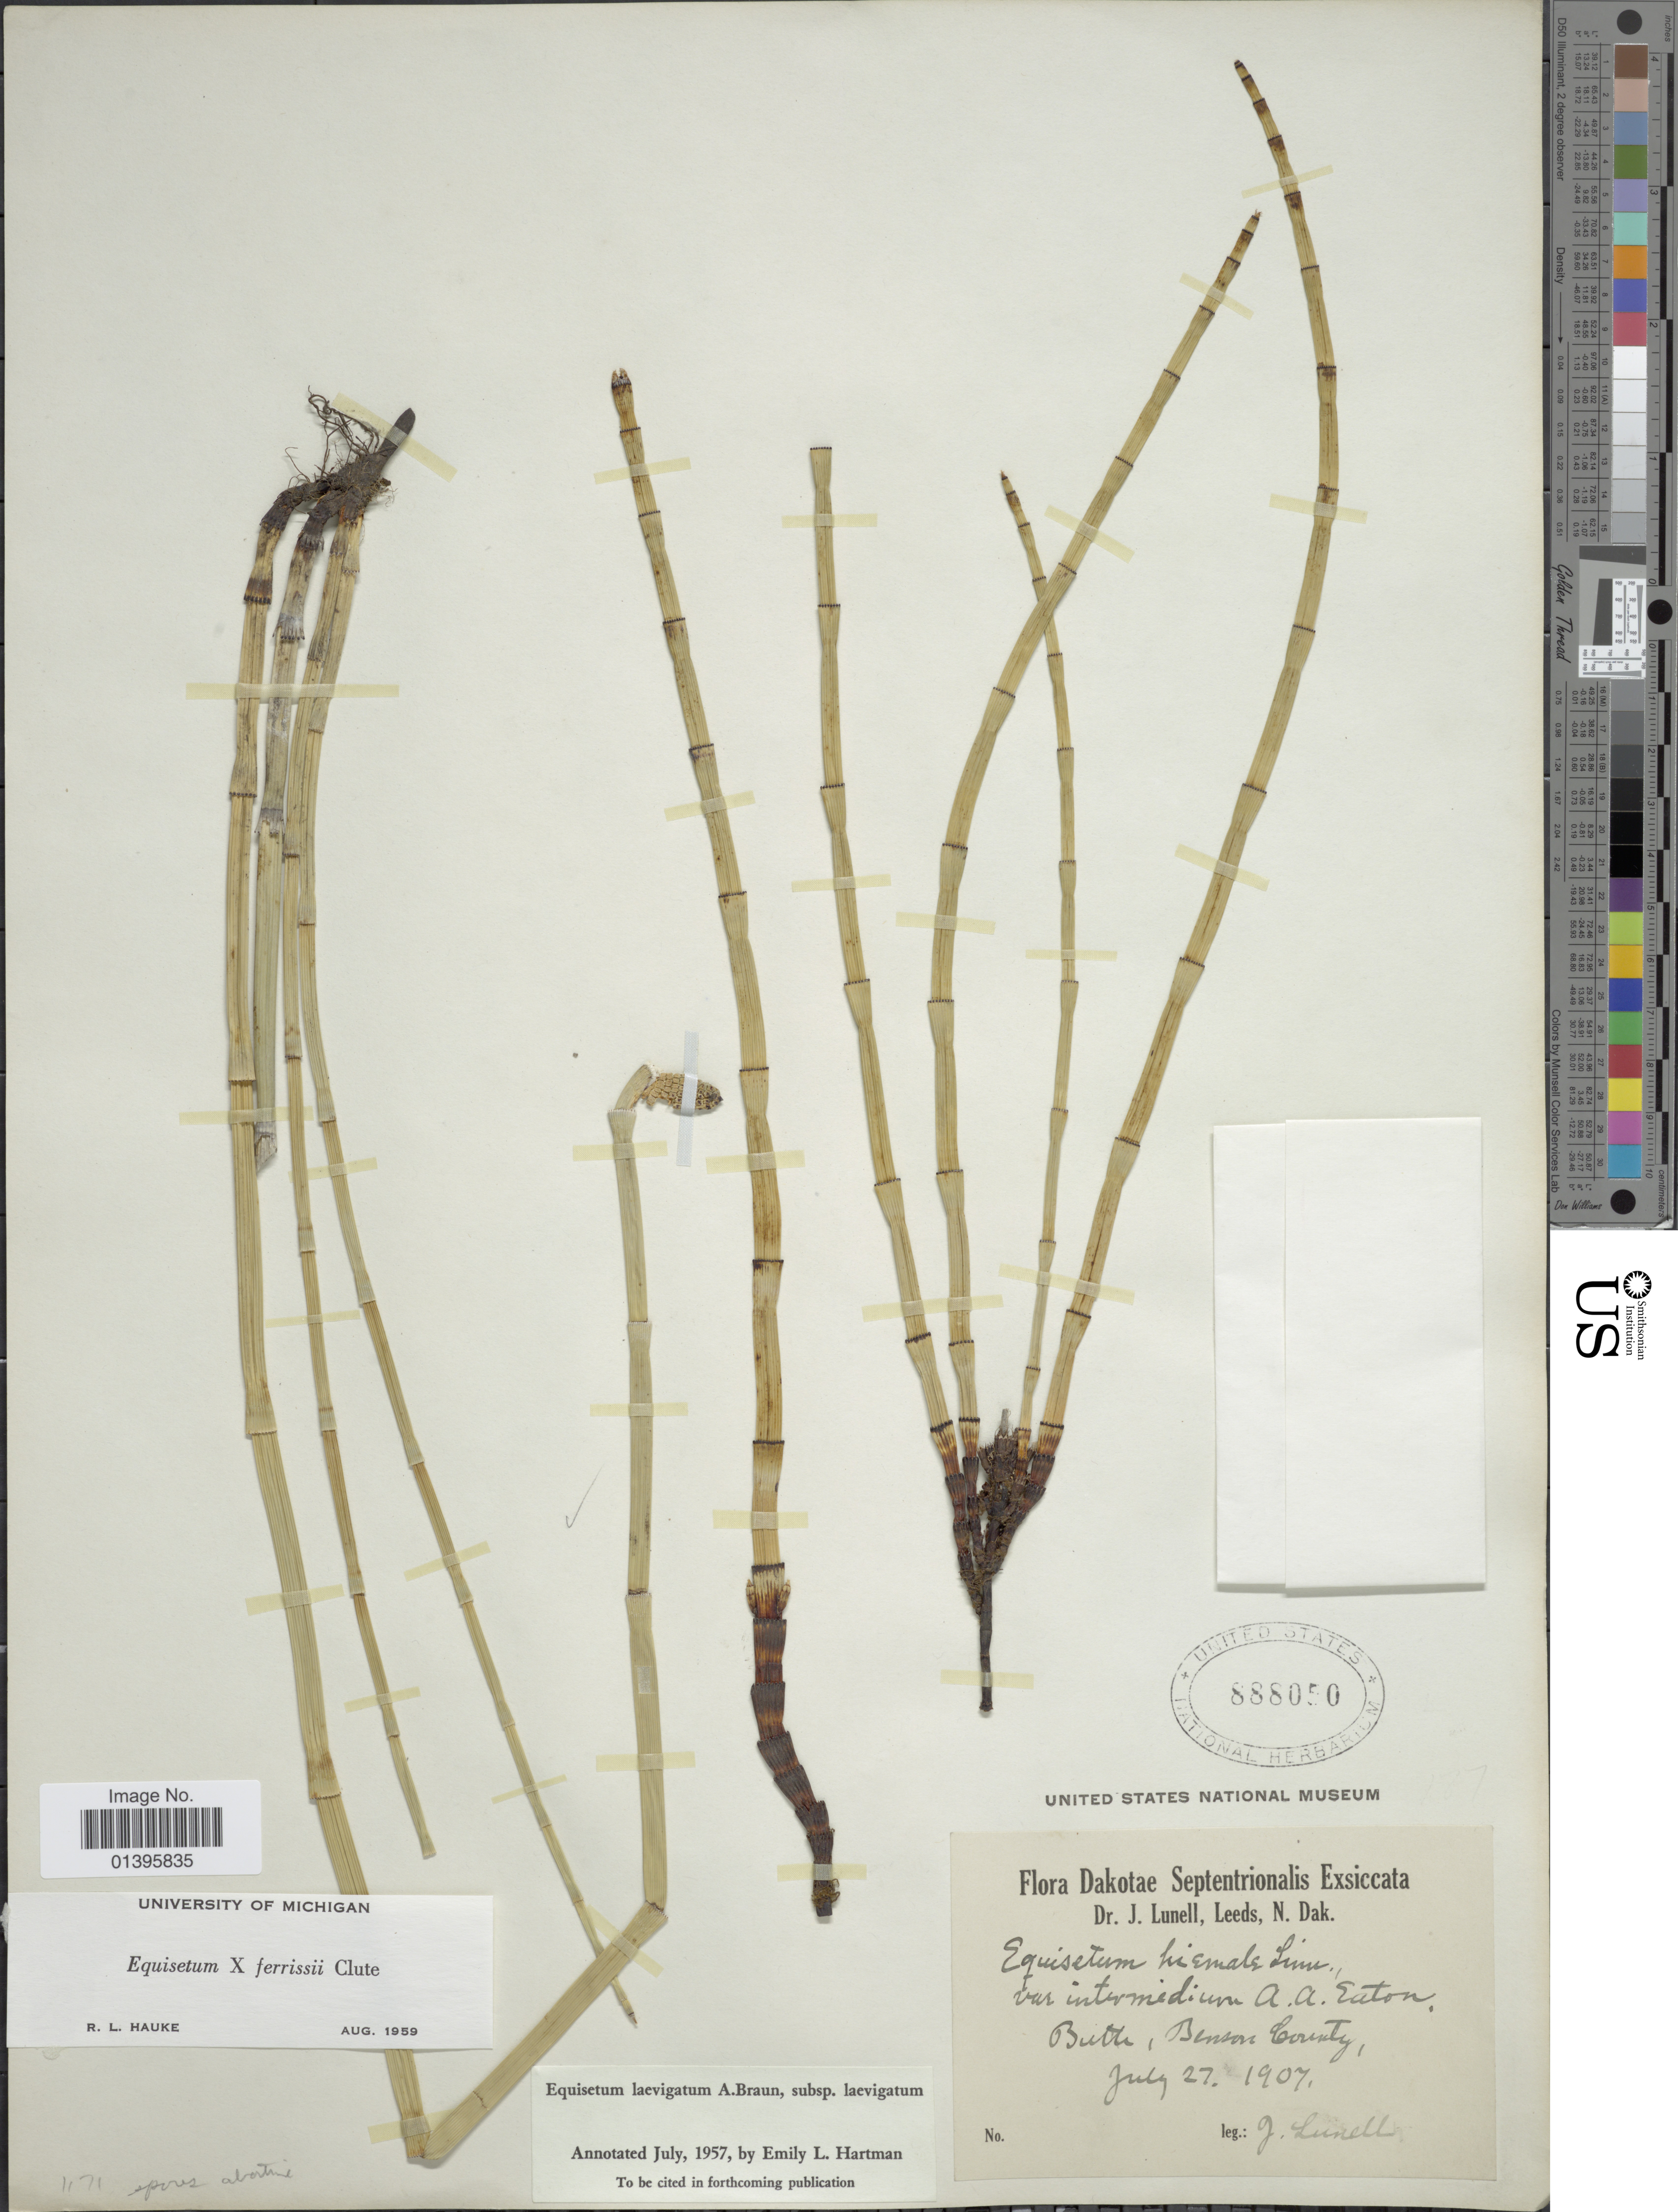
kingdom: Plantae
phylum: Tracheophyta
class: Polypodiopsida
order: Equisetales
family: Equisetaceae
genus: Equisetum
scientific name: Equisetum x ferrissii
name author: Clute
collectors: J. Lunell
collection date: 1907-07-27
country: United States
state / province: North Dakota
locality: Butte, Benson County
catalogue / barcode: US 888050